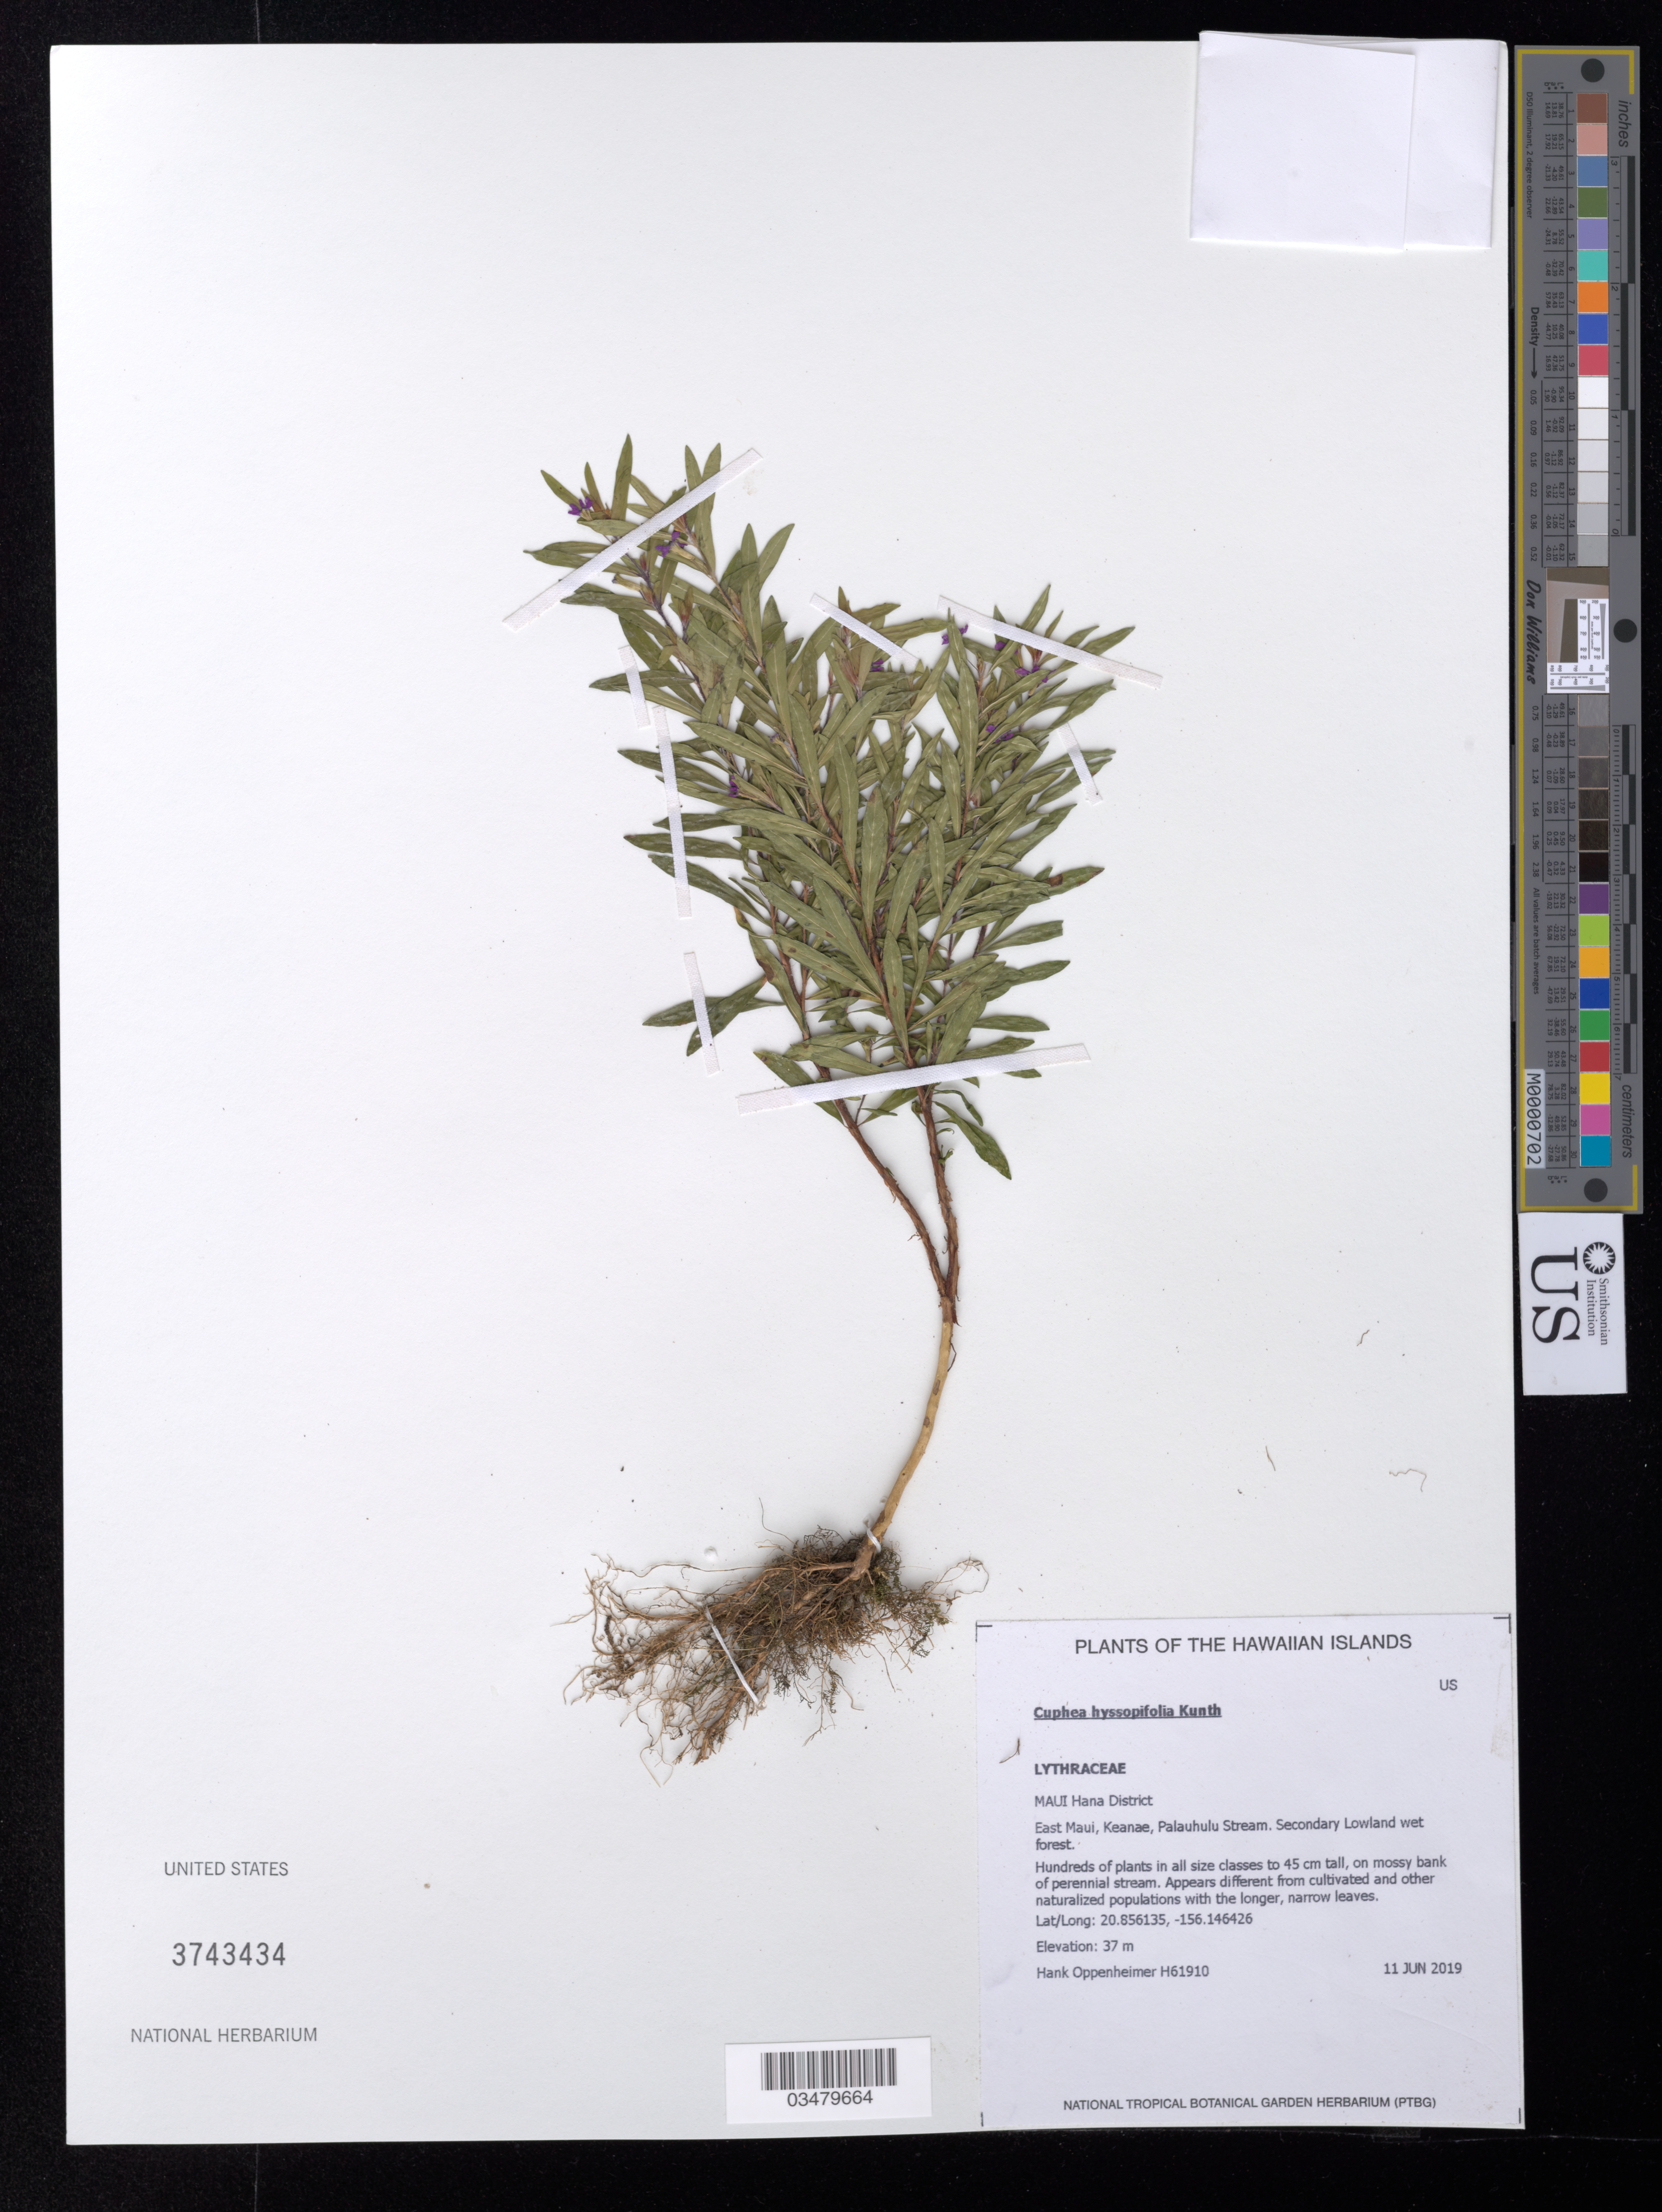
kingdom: Plantae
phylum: Tracheophyta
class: Magnoliopsida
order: Myrtales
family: Lythraceae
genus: Cuphea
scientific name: Cuphea hyssopifolia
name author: Kunth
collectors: H. L. Oppenheimer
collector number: H61910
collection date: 2019-06-11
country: United States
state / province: Hawaii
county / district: Maui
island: Maui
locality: Hana District, East Maui, Keanae, Palauhulu Stream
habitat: Secondary lowland wet forest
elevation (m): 37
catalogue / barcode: US 3743434